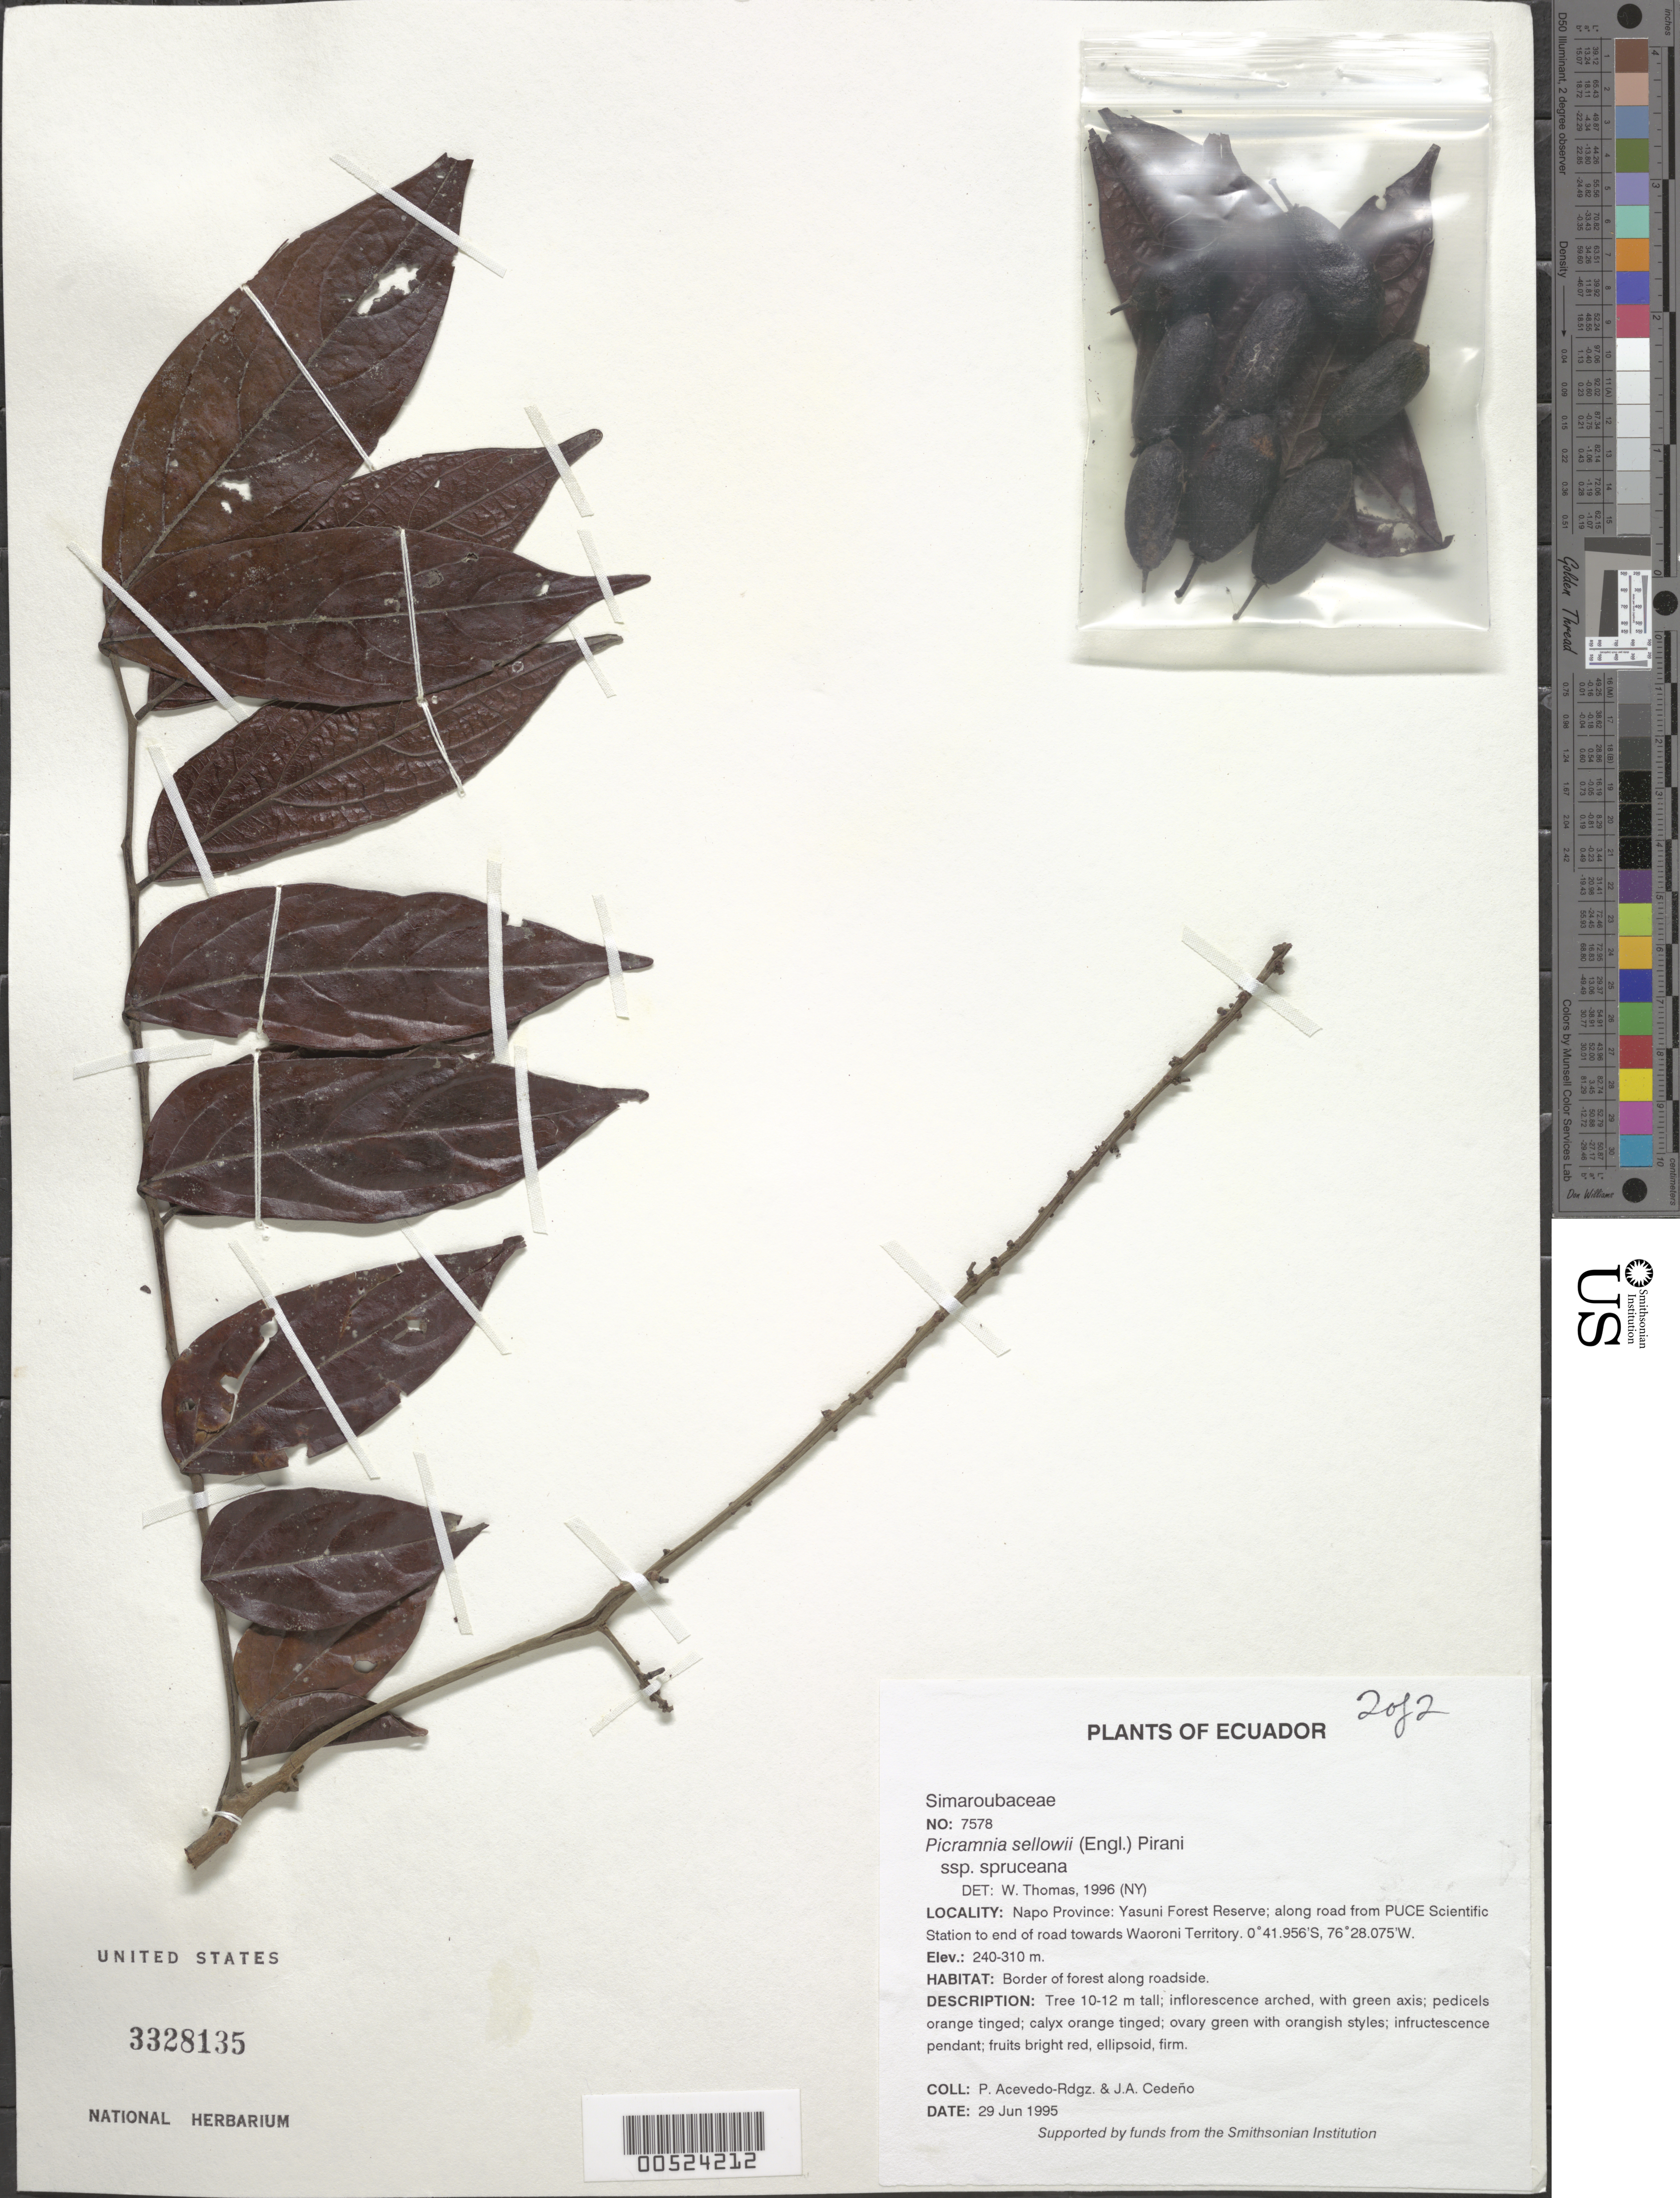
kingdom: Plantae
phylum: Tracheophyta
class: Magnoliopsida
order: Picramniales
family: Picramniaceae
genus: Picramnia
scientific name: Picramnia sellowii subsp. spruceana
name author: (Engl.) Pirani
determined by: Thomas, W. W., (NY), New York Botanical Garden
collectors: P. Acevedo-Rodr. & J. A. Cedeño M.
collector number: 7578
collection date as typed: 29 Jun 1995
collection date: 1995-06-29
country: Ecuador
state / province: Napo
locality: Napo Province: Yasuni Forest Reserve; along road from PUCE Scientific Station to end of road towards Waoroni Territory.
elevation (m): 240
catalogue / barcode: US 3328135